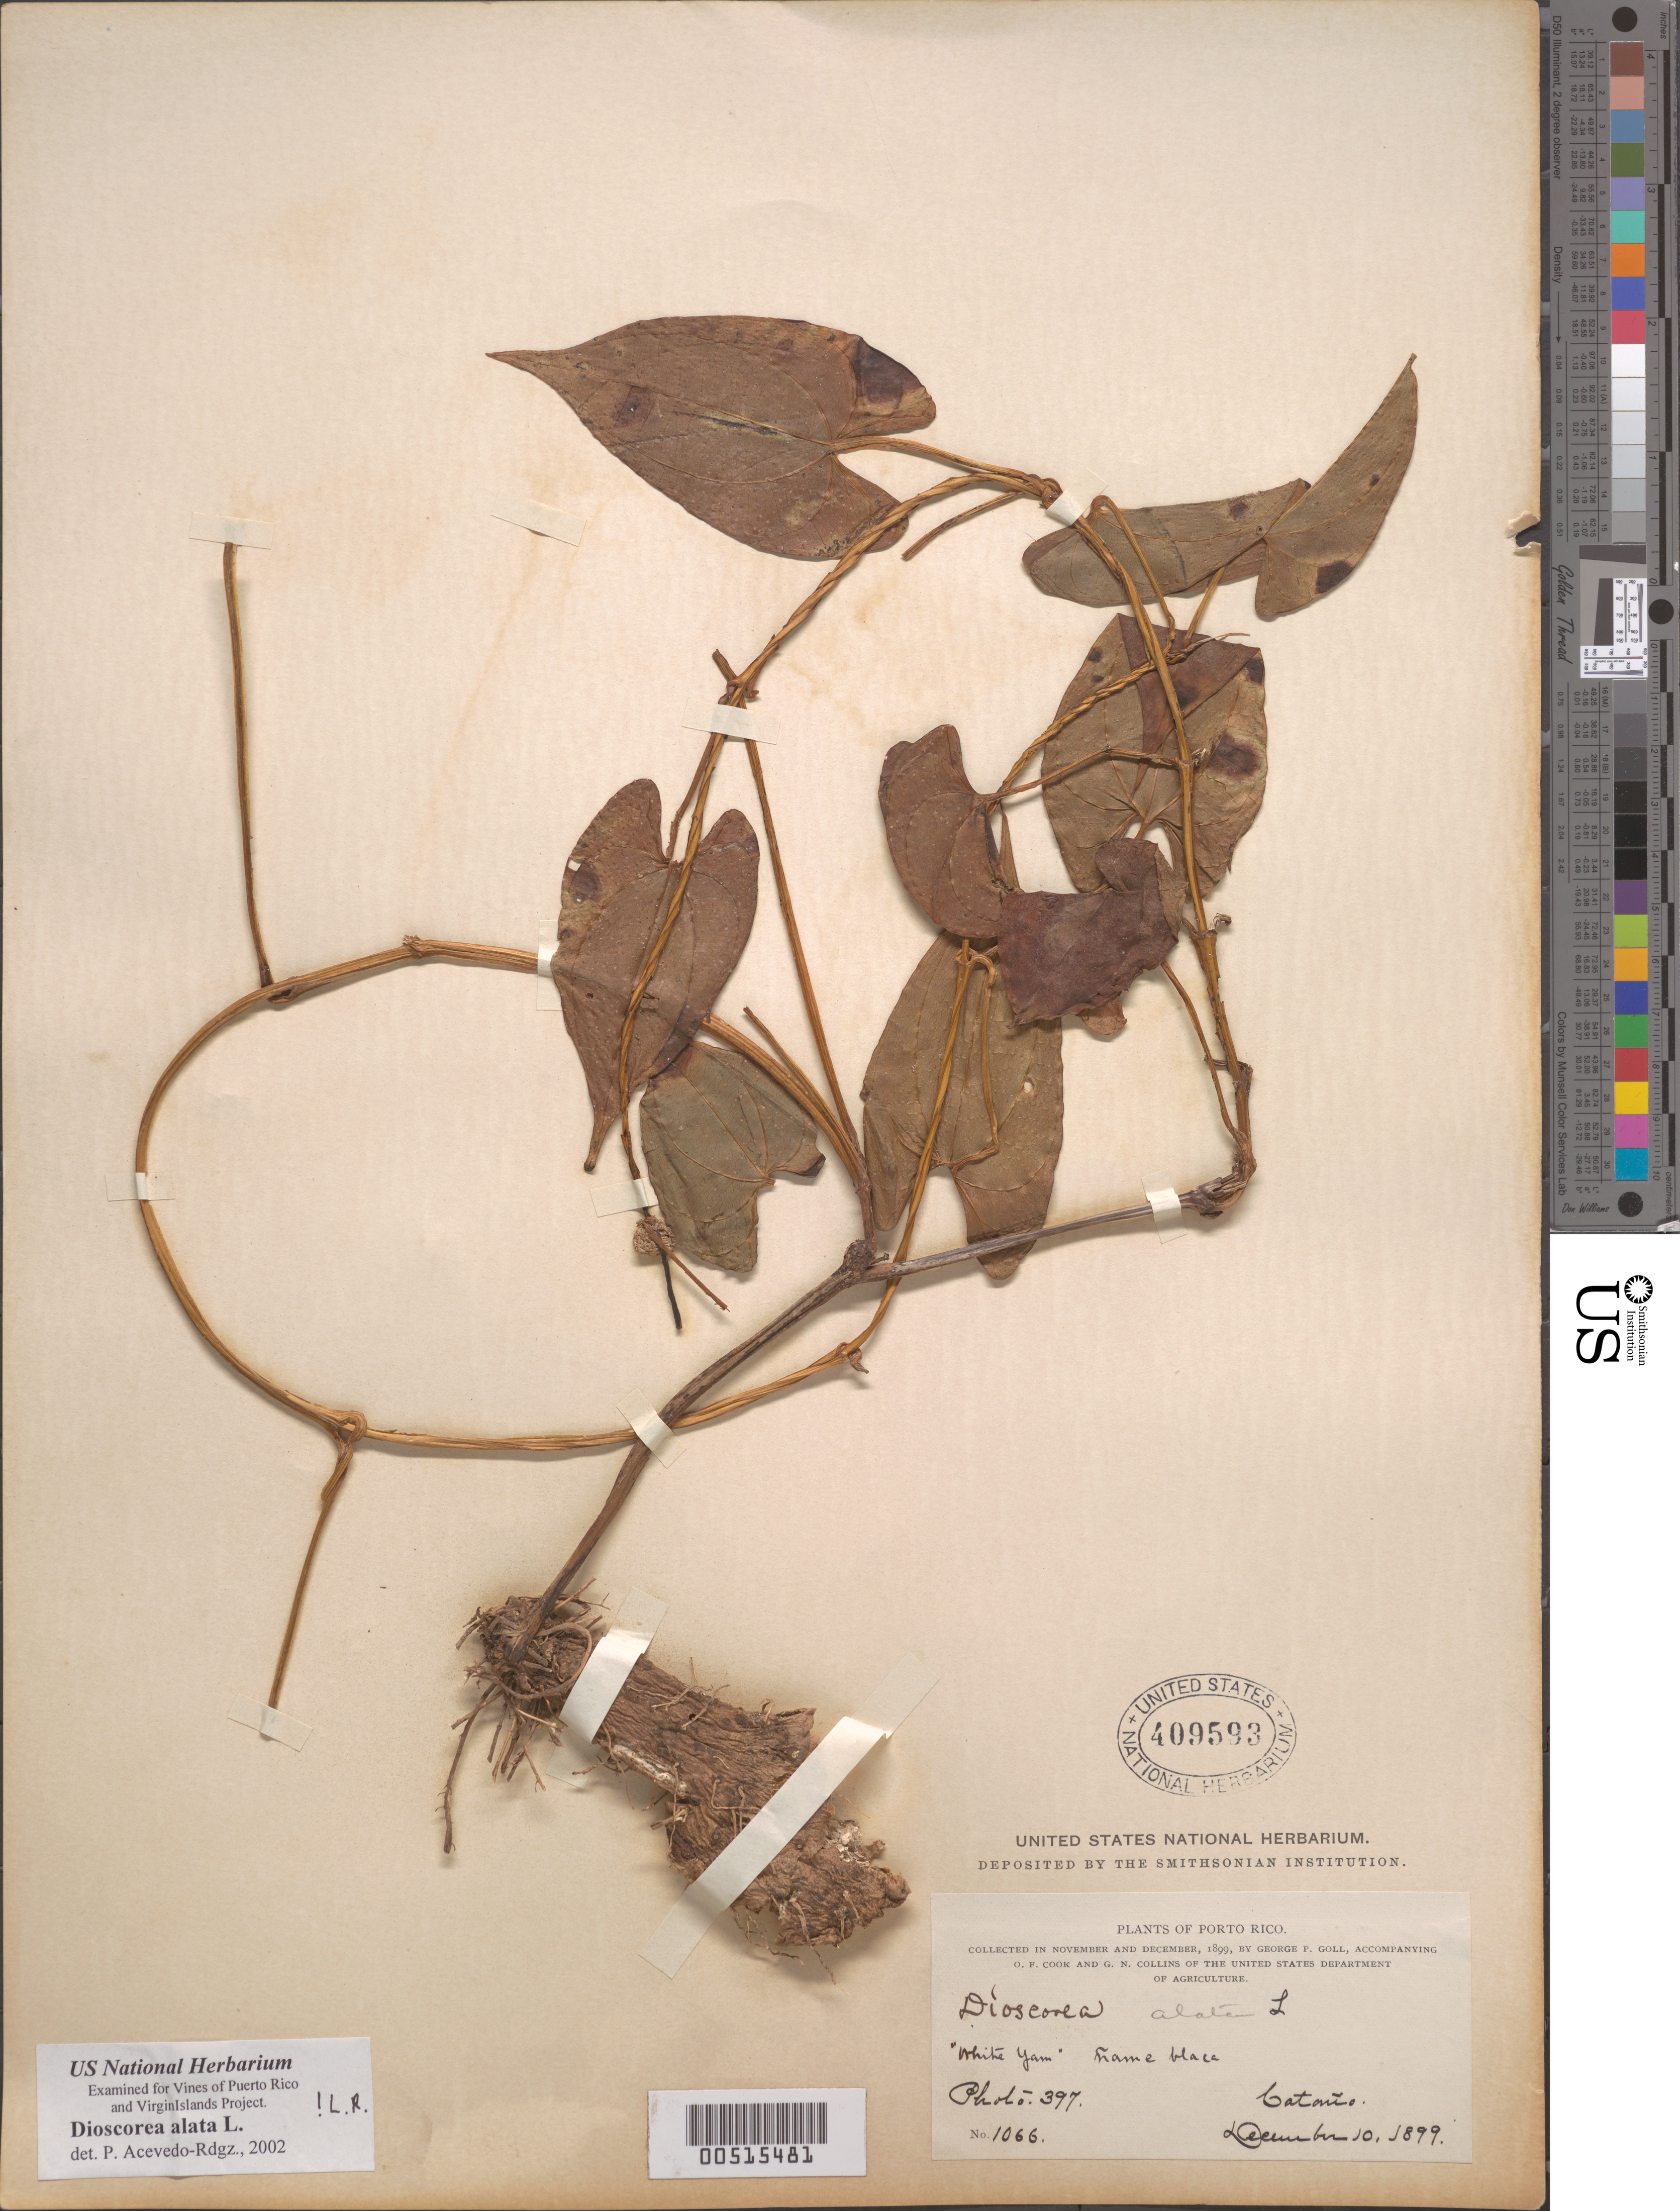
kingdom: Plantae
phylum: Tracheophyta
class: Liliopsida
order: Dioscoreales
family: Dioscoreaceae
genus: Dioscorea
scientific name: Dioscorea alata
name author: L.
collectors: G. Goll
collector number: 1066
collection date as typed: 10 Dec 1899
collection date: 1899-12-10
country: Puerto Rico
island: Greater Antilles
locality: Cataño.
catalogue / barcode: US 409593